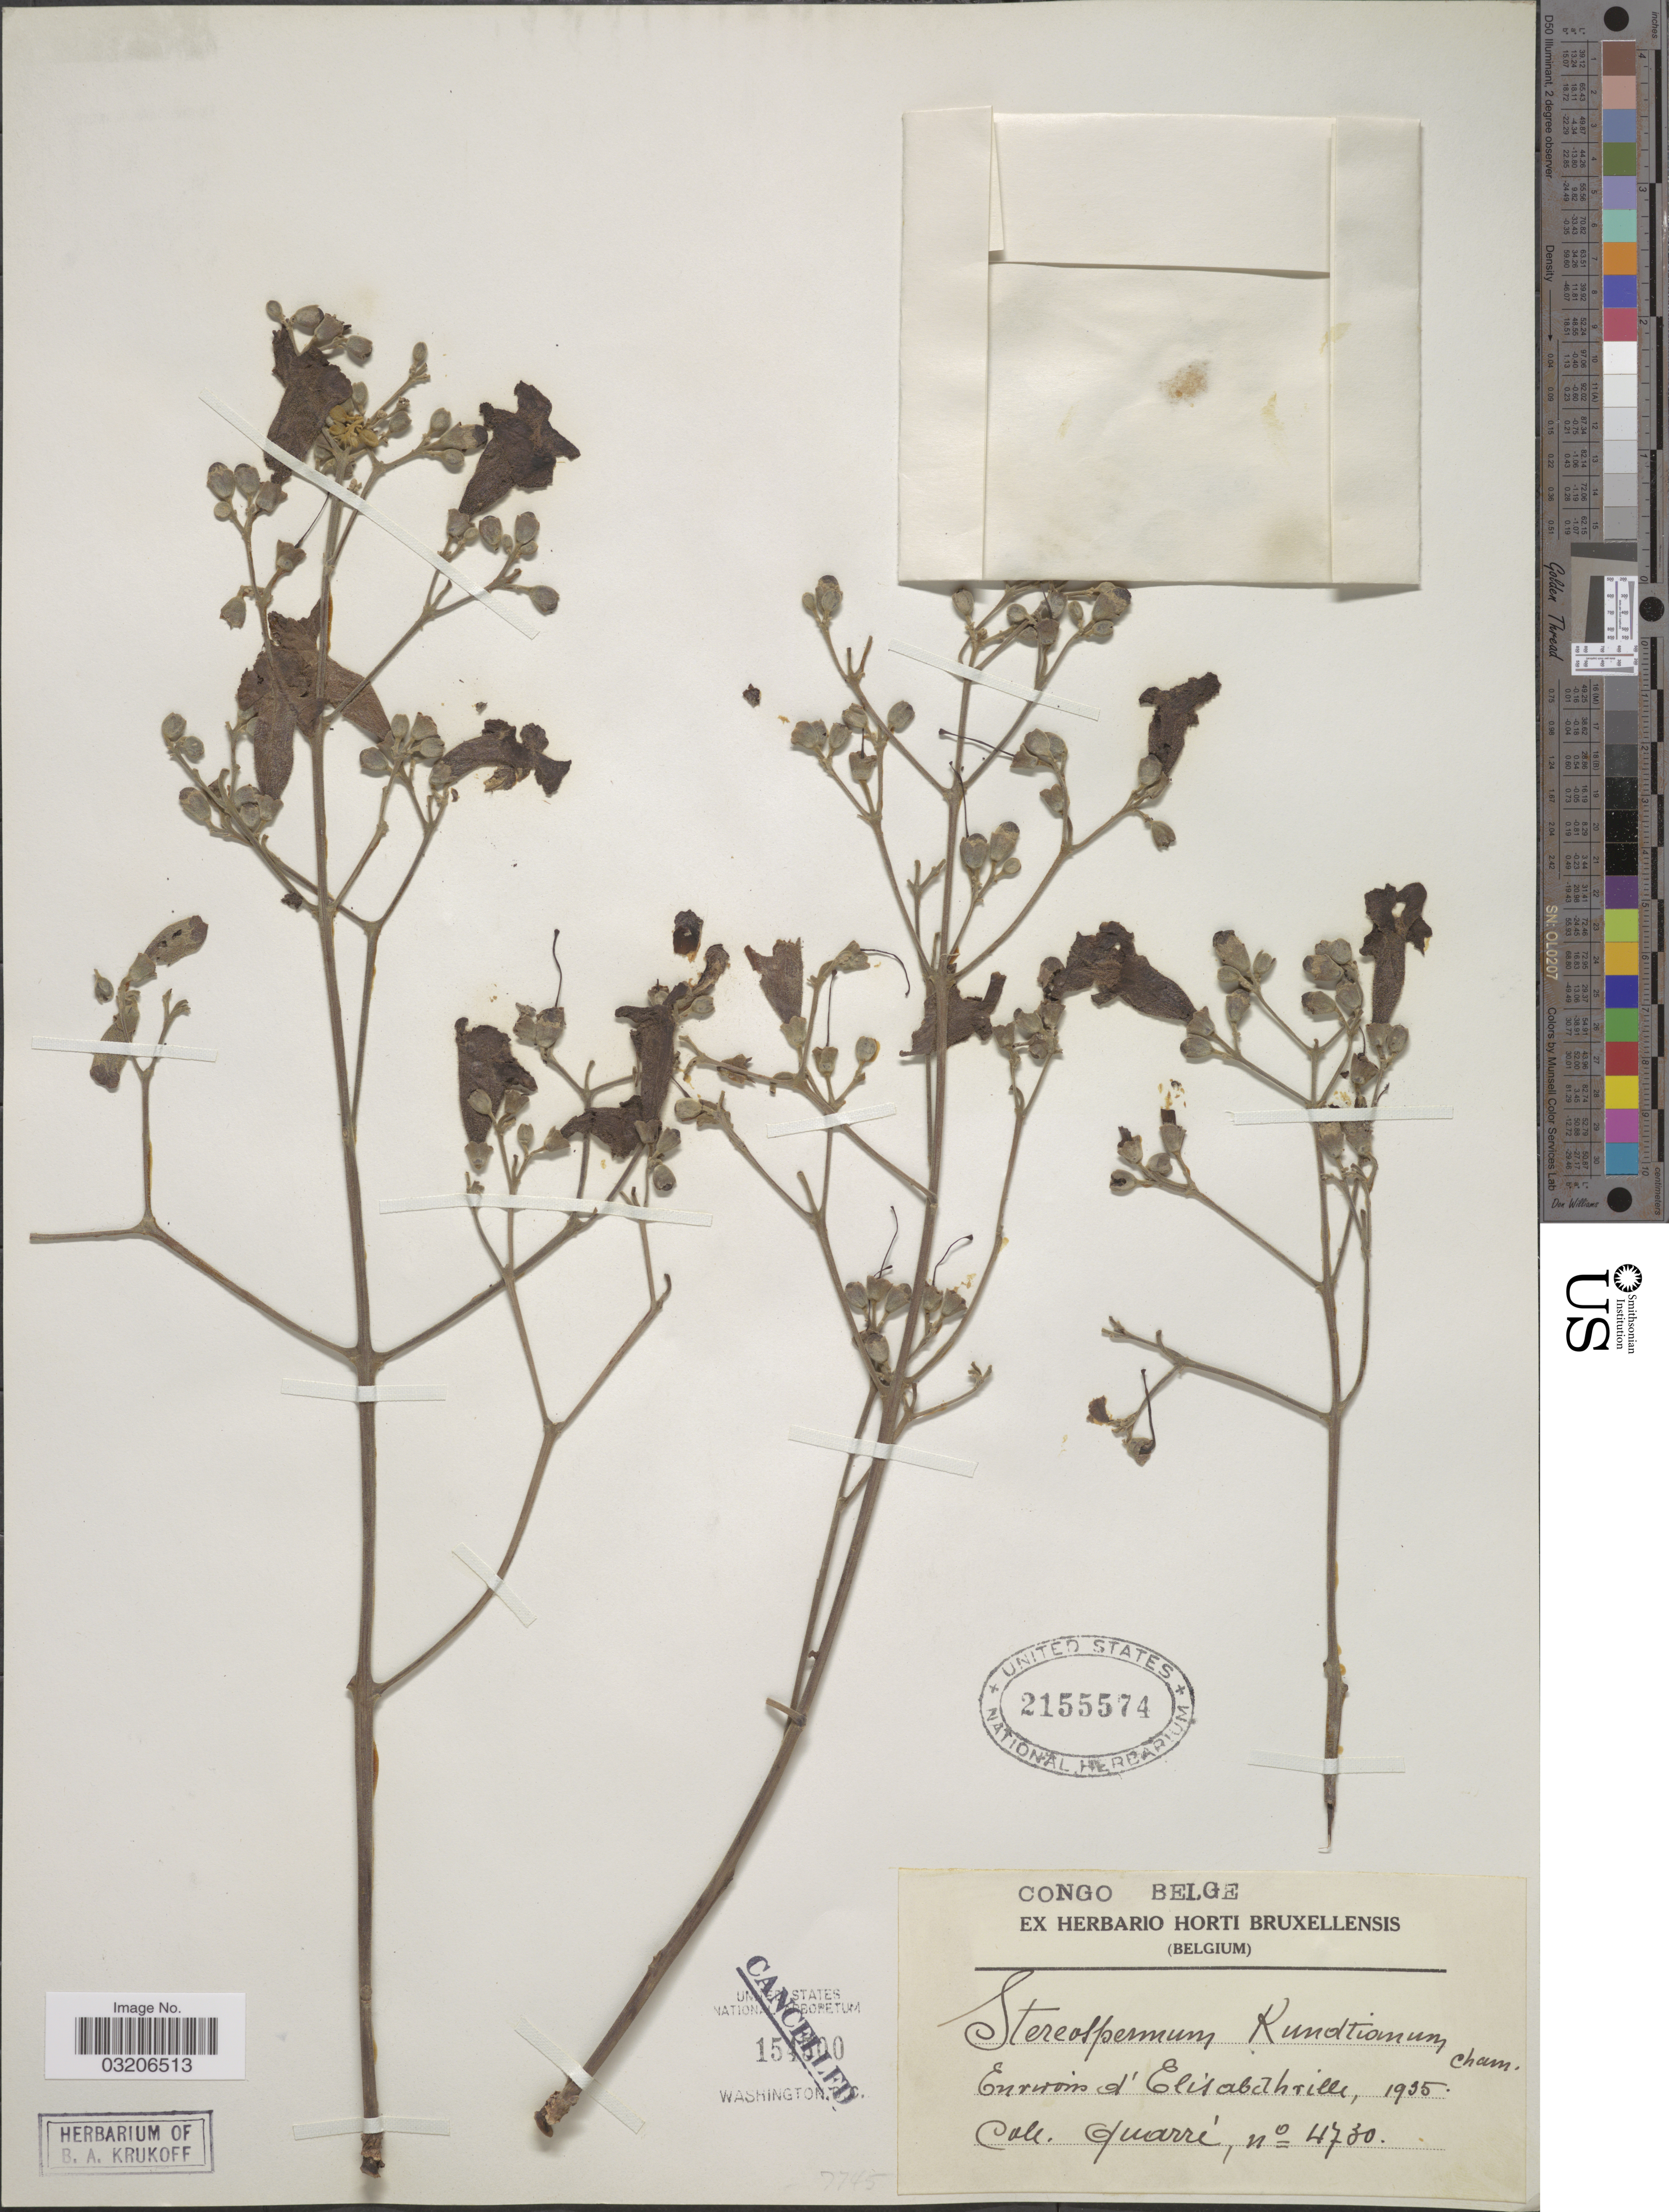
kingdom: Plantae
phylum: Tracheophyta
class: Magnoliopsida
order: Lamiales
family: Bignoniaceae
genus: Stereospermum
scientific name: Stereospermum kunthianum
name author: Cham.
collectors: -. Quarre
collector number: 4700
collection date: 1935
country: Congo, Democratic Republic of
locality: Congo Belge. Environs d' Elisabethville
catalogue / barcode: US 2155574